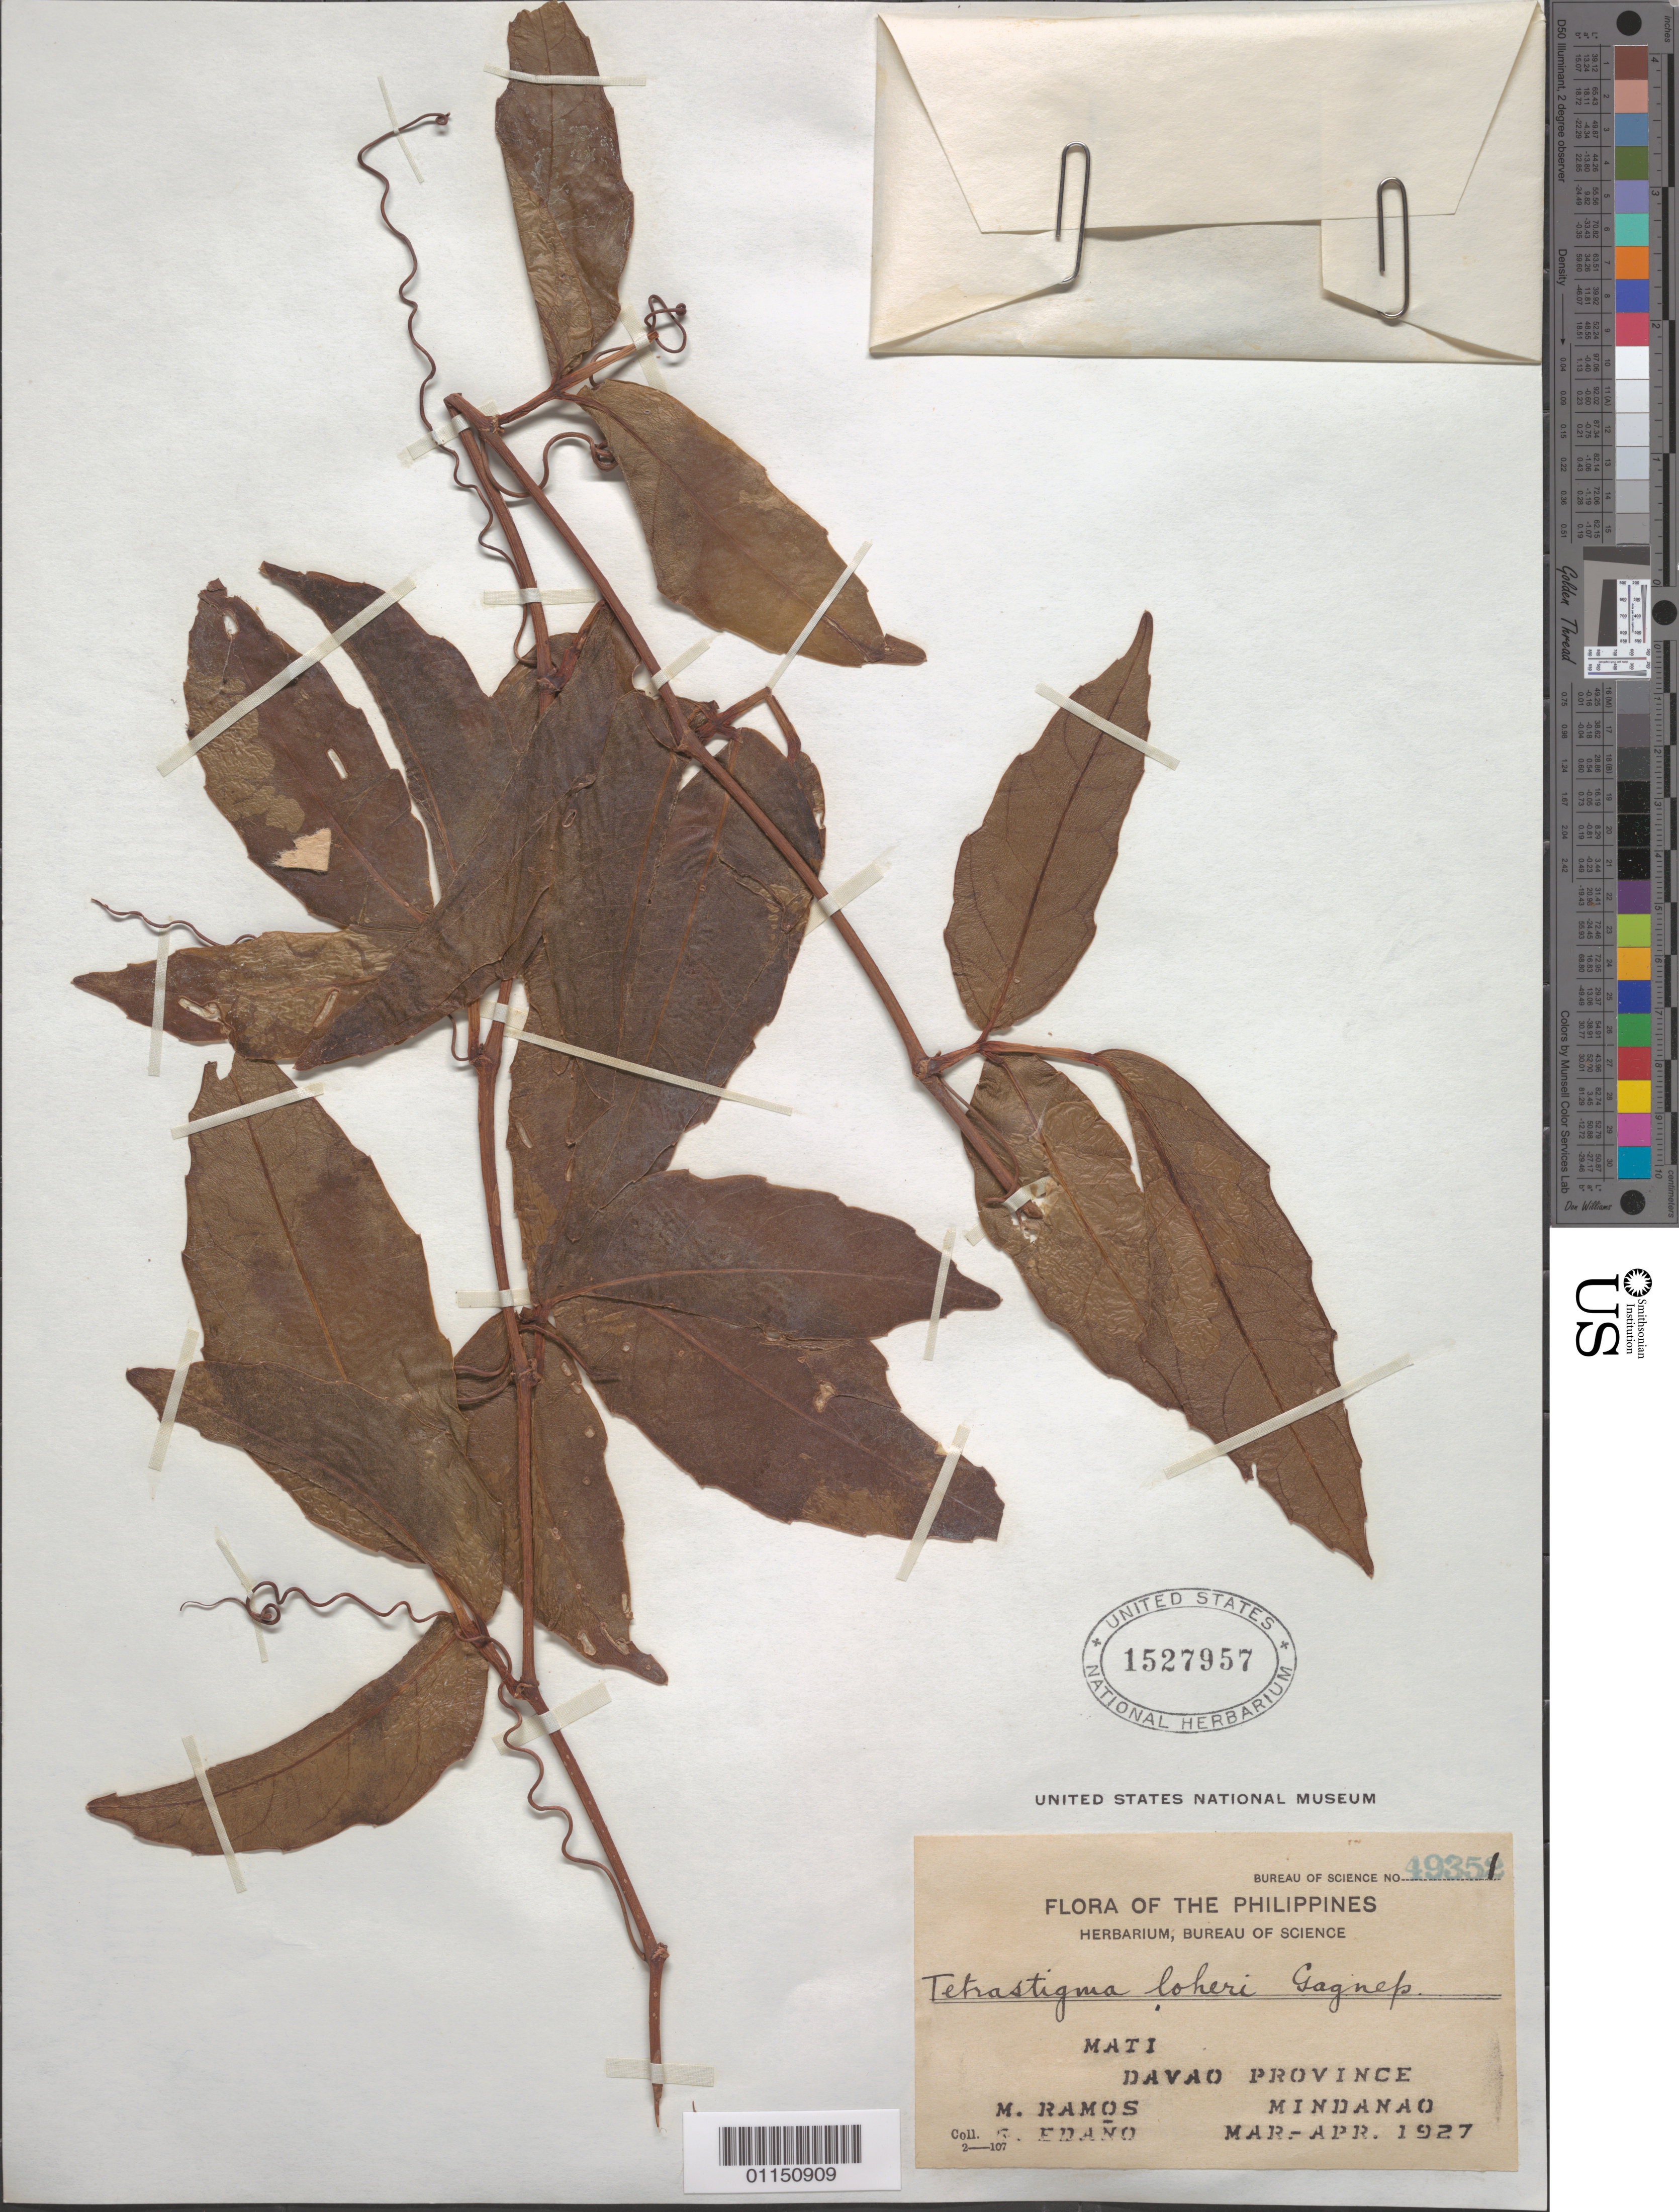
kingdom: Plantae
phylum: Tracheophyta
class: Magnoliopsida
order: Vitales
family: Vitaceae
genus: Tetrastigma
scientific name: Tetrastigma loheri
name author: Gagnep.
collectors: M. Ramos & G. Edaño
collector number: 49351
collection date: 1927-03/1927-04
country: Philippines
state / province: Davao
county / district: Davao del Sur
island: Mindanao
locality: Mati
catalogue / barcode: US 1527957